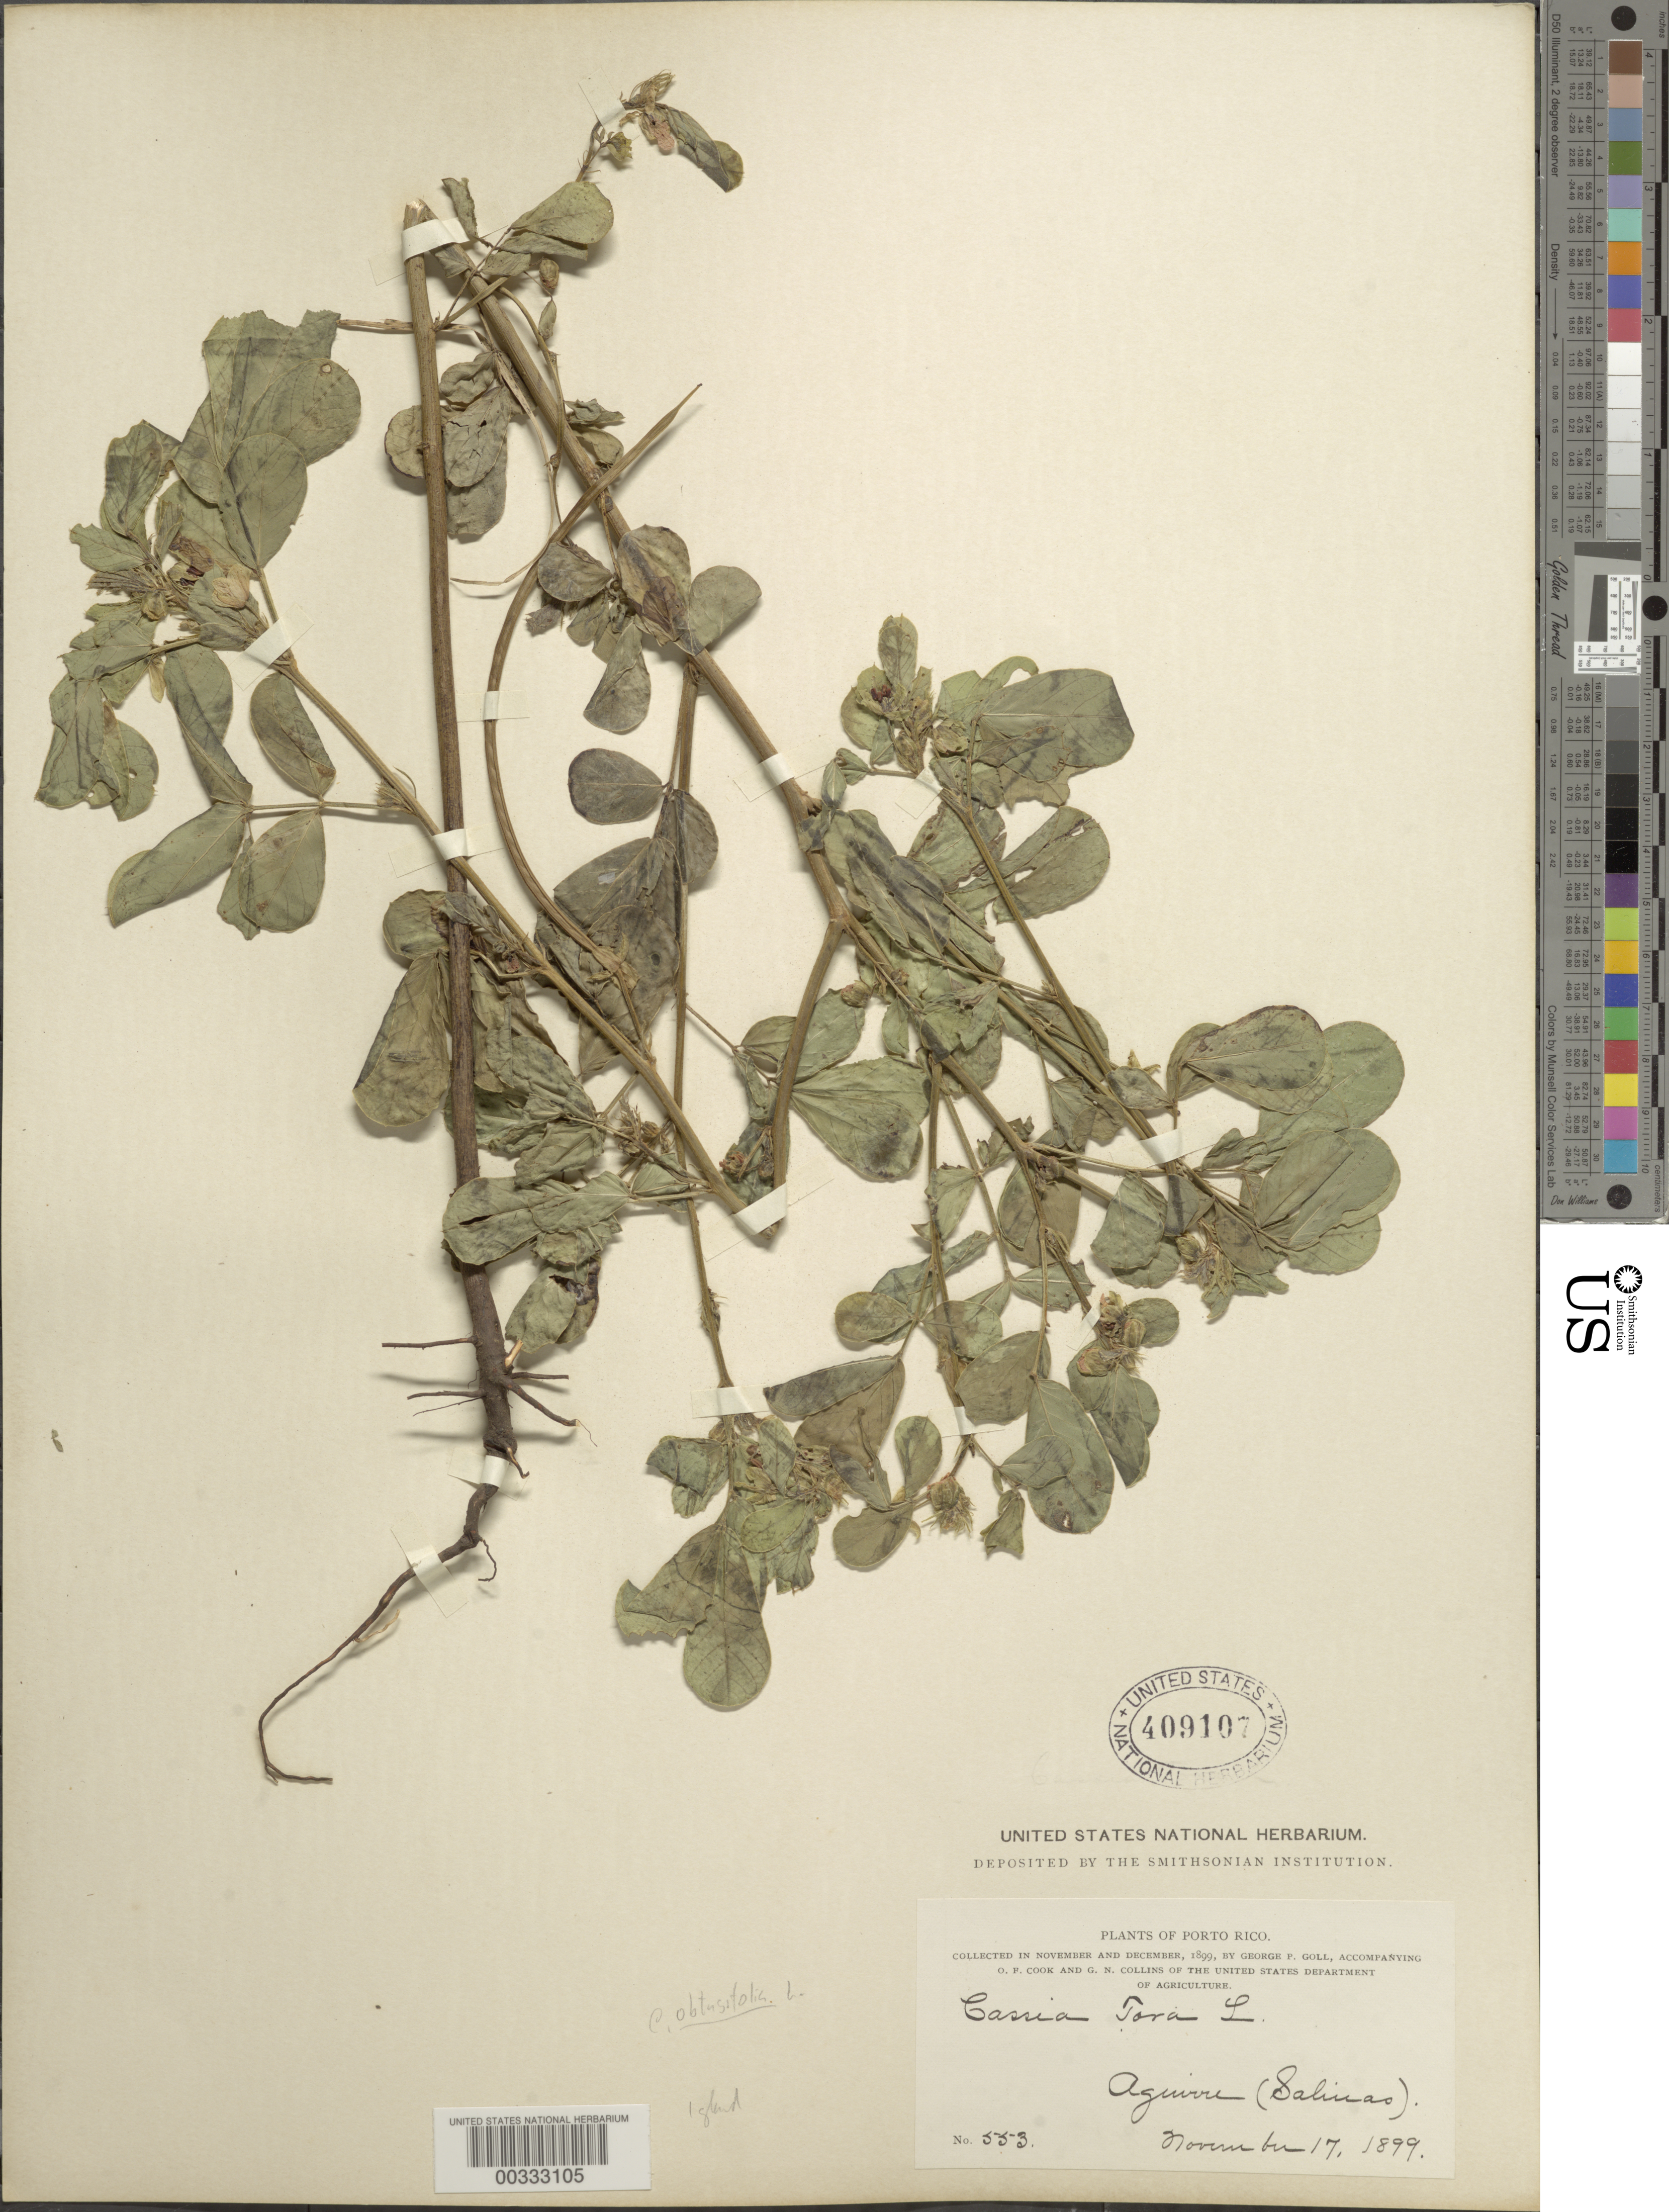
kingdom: Plantae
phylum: Tracheophyta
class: Magnoliopsida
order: Fabales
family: Fabaceae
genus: Senna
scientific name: Senna obtusifolia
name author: (L.) H.S. Irwin & Barneby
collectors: G. Goll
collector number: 553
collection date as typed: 17 Nov 1899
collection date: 1899-11-17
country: Puerto Rico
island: Greater Antilles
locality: Aguirre (salinas)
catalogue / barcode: US 409107